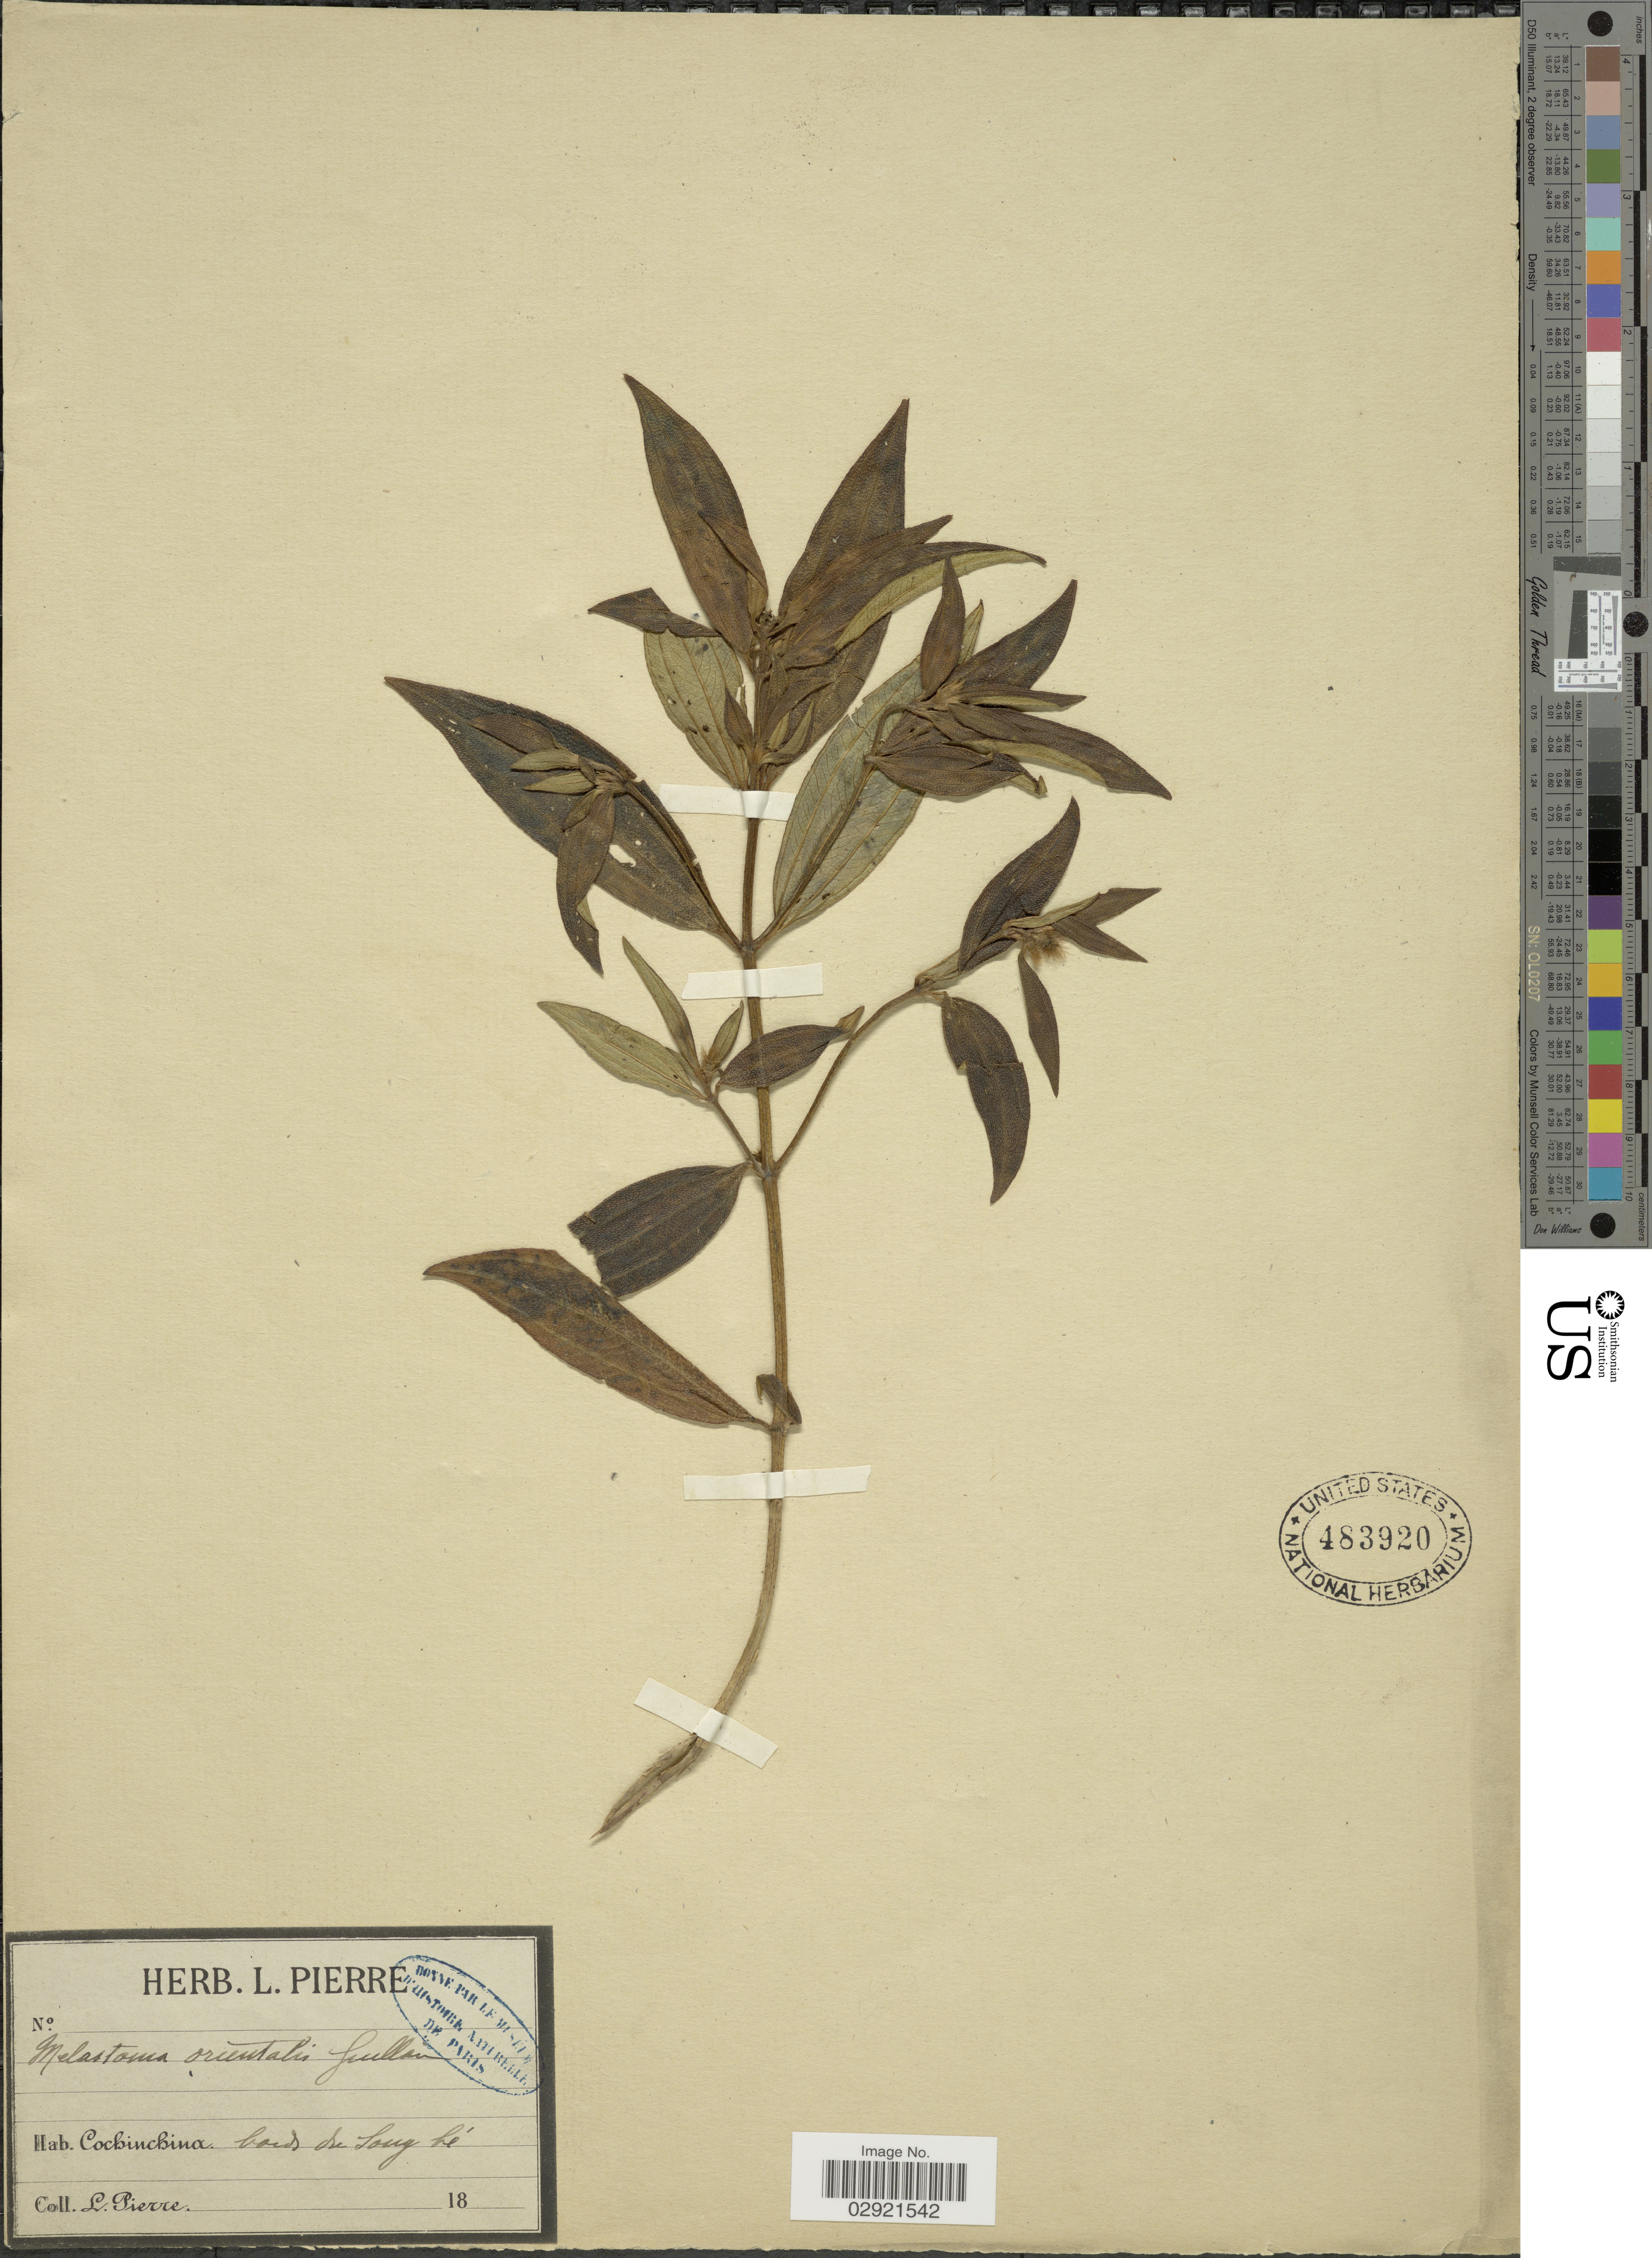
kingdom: Plantae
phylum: Tracheophyta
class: Magnoliopsida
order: Myrtales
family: Melastomataceae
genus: Melastoma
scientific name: Melastoma orientale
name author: Guillaumin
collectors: L. Pierre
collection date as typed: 18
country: Vietnam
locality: Cochinchina, bords de Song lu [banks of Song Lu]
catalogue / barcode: US 483920